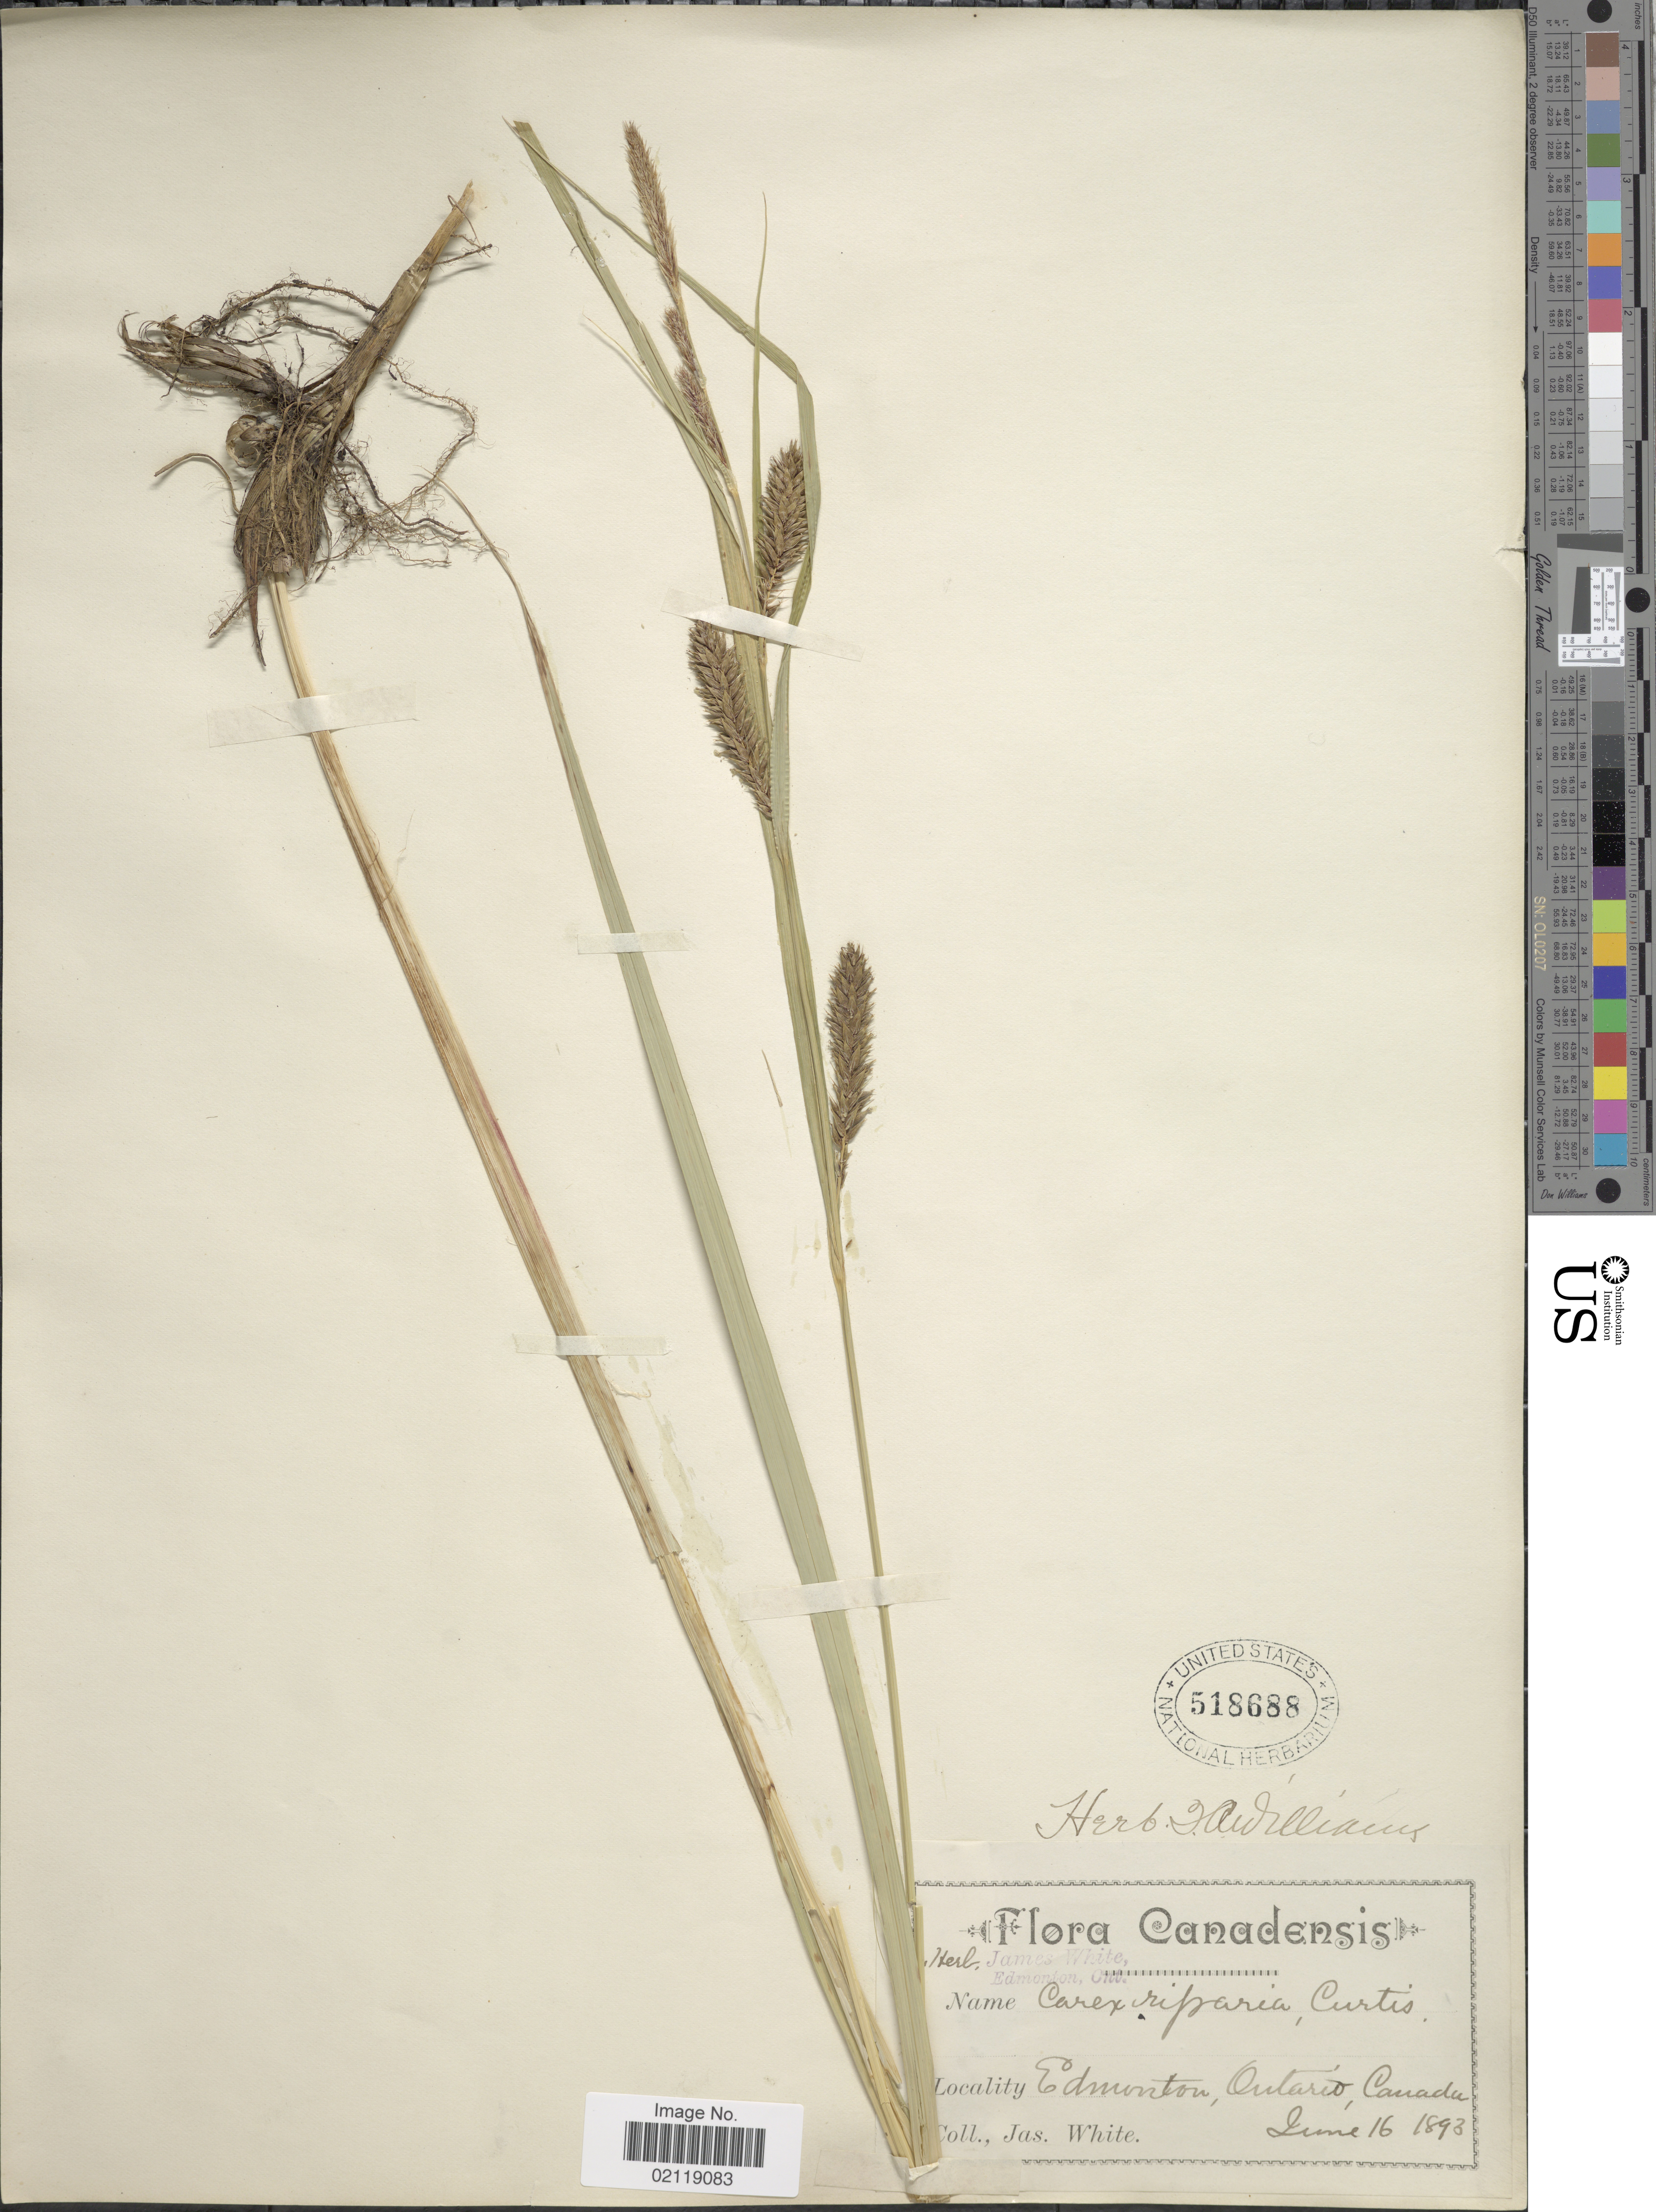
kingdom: Plantae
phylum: Tracheophyta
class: Liliopsida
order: Poales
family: Cyperaceae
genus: Carex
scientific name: Carex lacustris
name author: Willd.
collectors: J. White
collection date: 1893-06-16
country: Canada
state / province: Ontario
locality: Edmonton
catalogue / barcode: US 518688